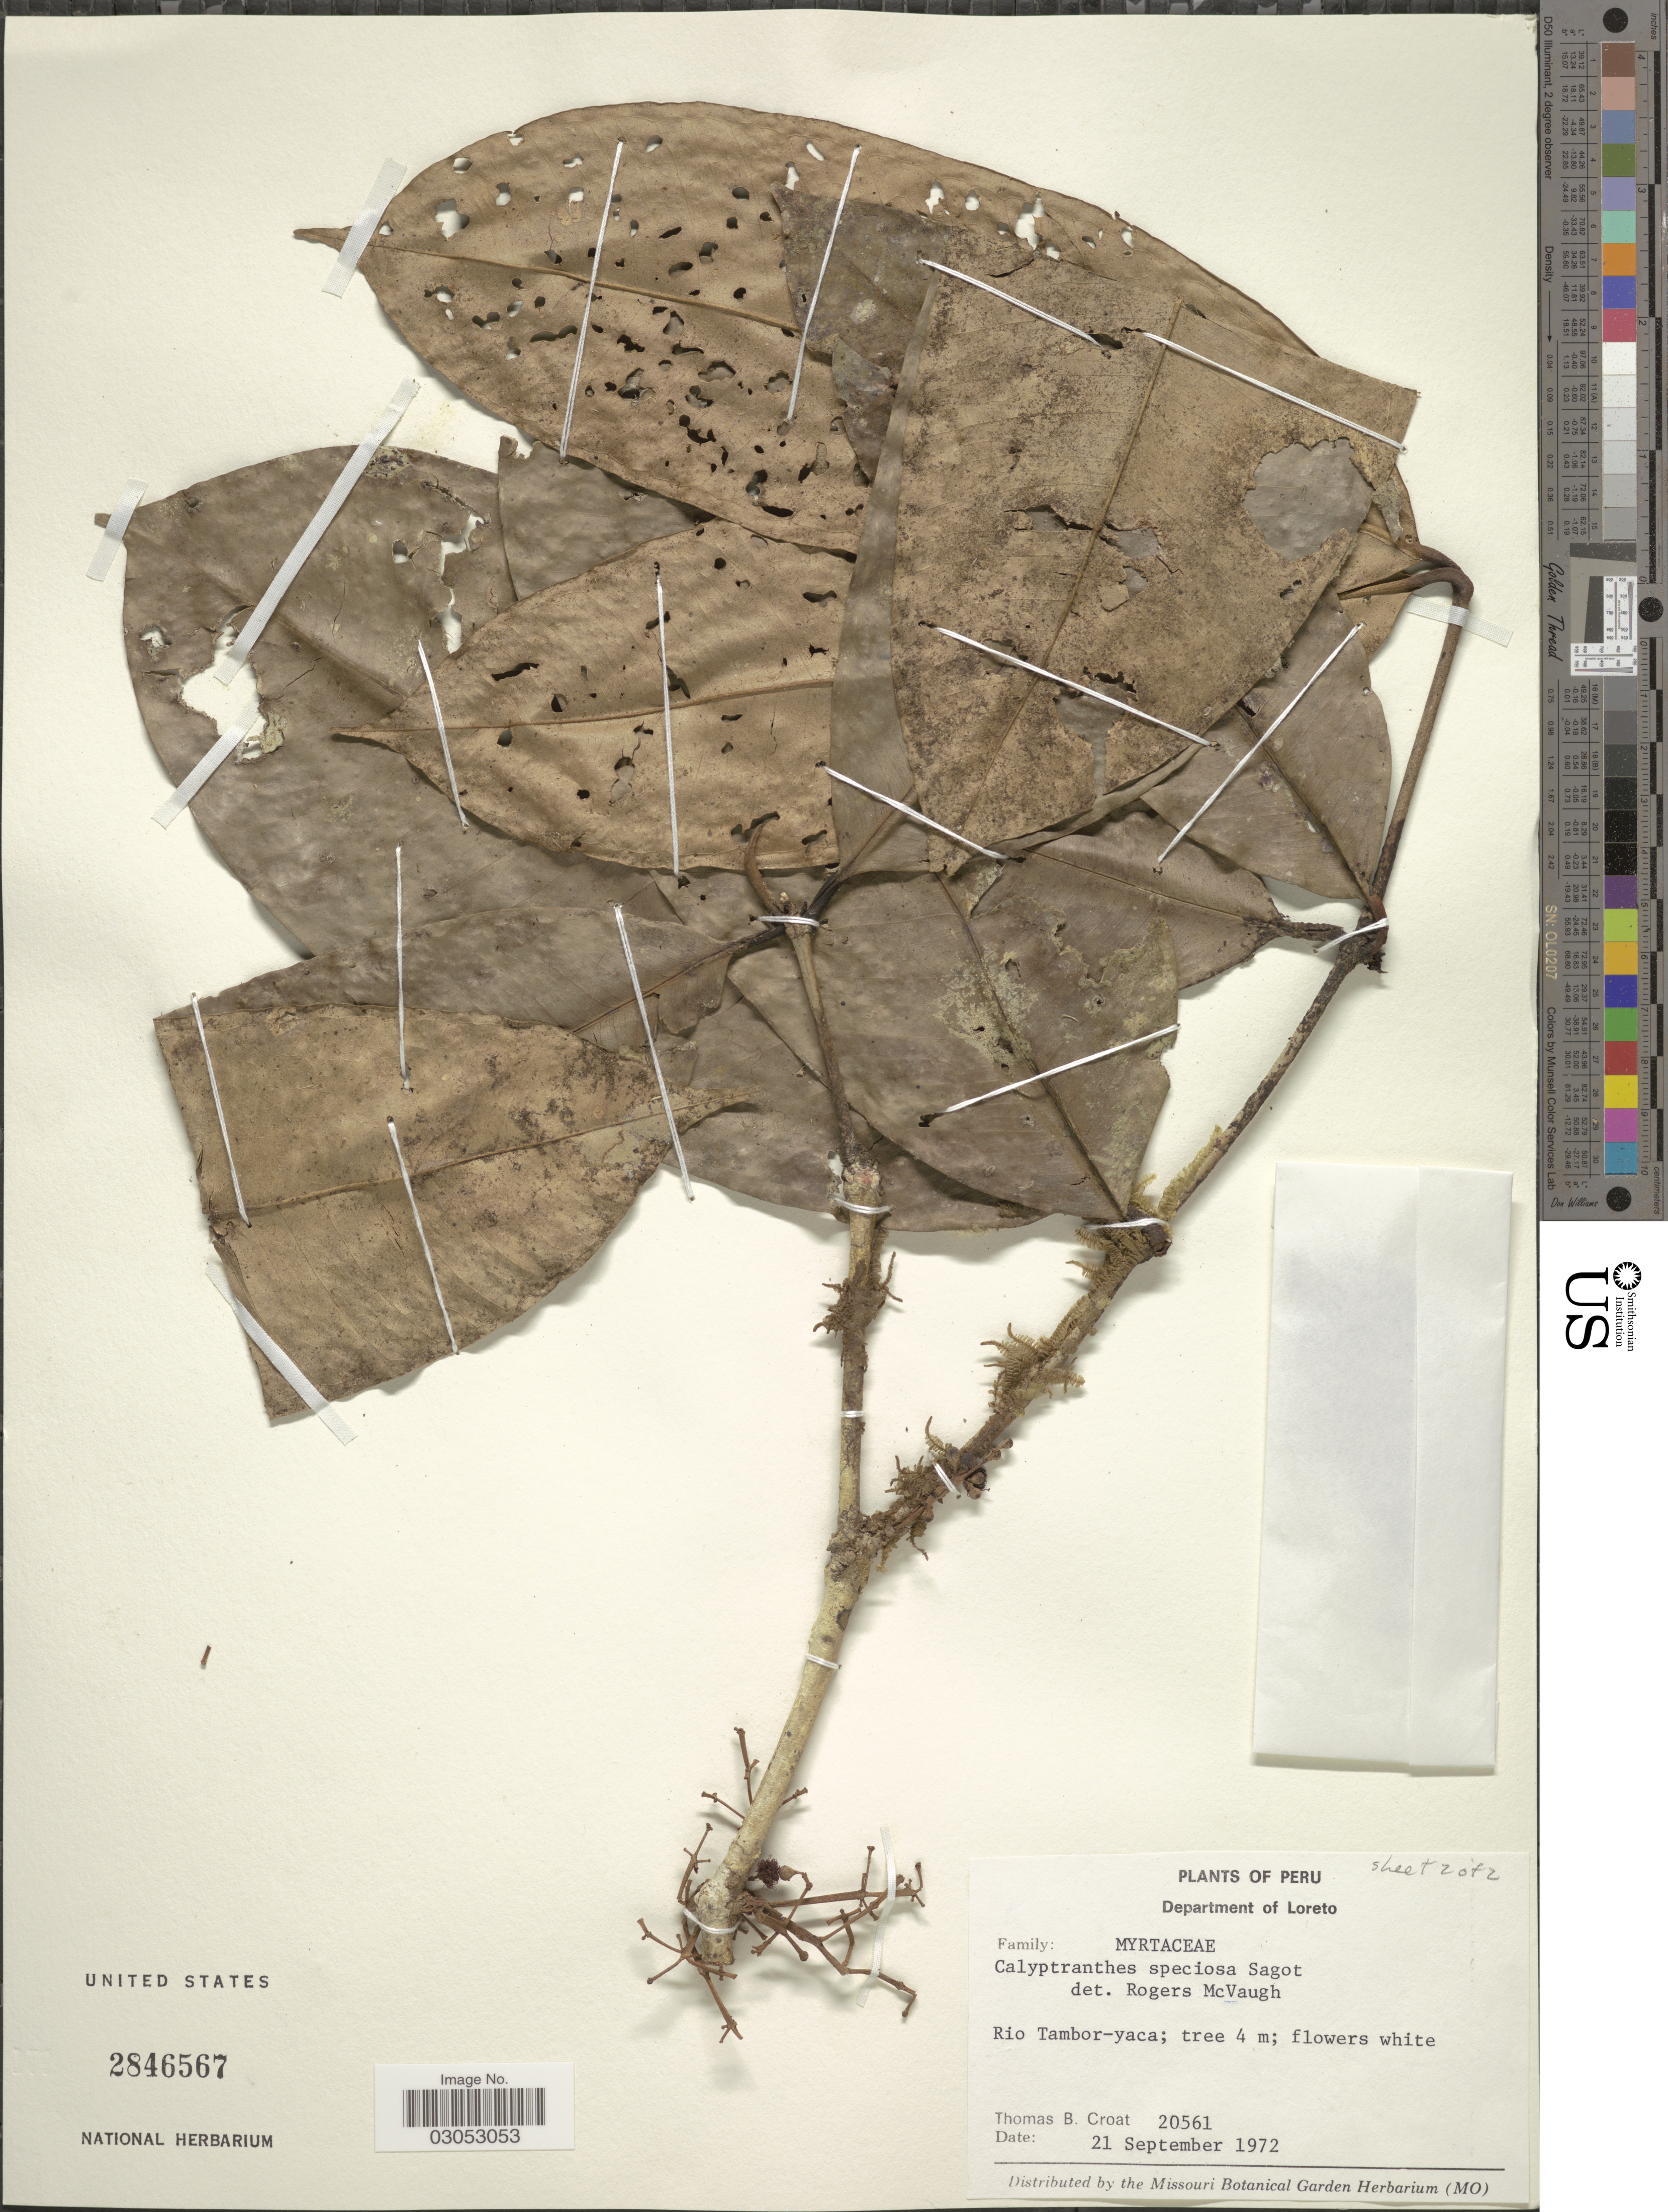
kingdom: Plantae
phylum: Tracheophyta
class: Magnoliopsida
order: Myrtales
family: Myrtaceae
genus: Myrcia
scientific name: Myrcia neospeciosa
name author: A.R. Lourenço & E. Lucas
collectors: T. B. Croat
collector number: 20561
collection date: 1972-09-21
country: Peru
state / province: Loreto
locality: Department of Loreto, Rio Tambor-yaca.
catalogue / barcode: US 2846567